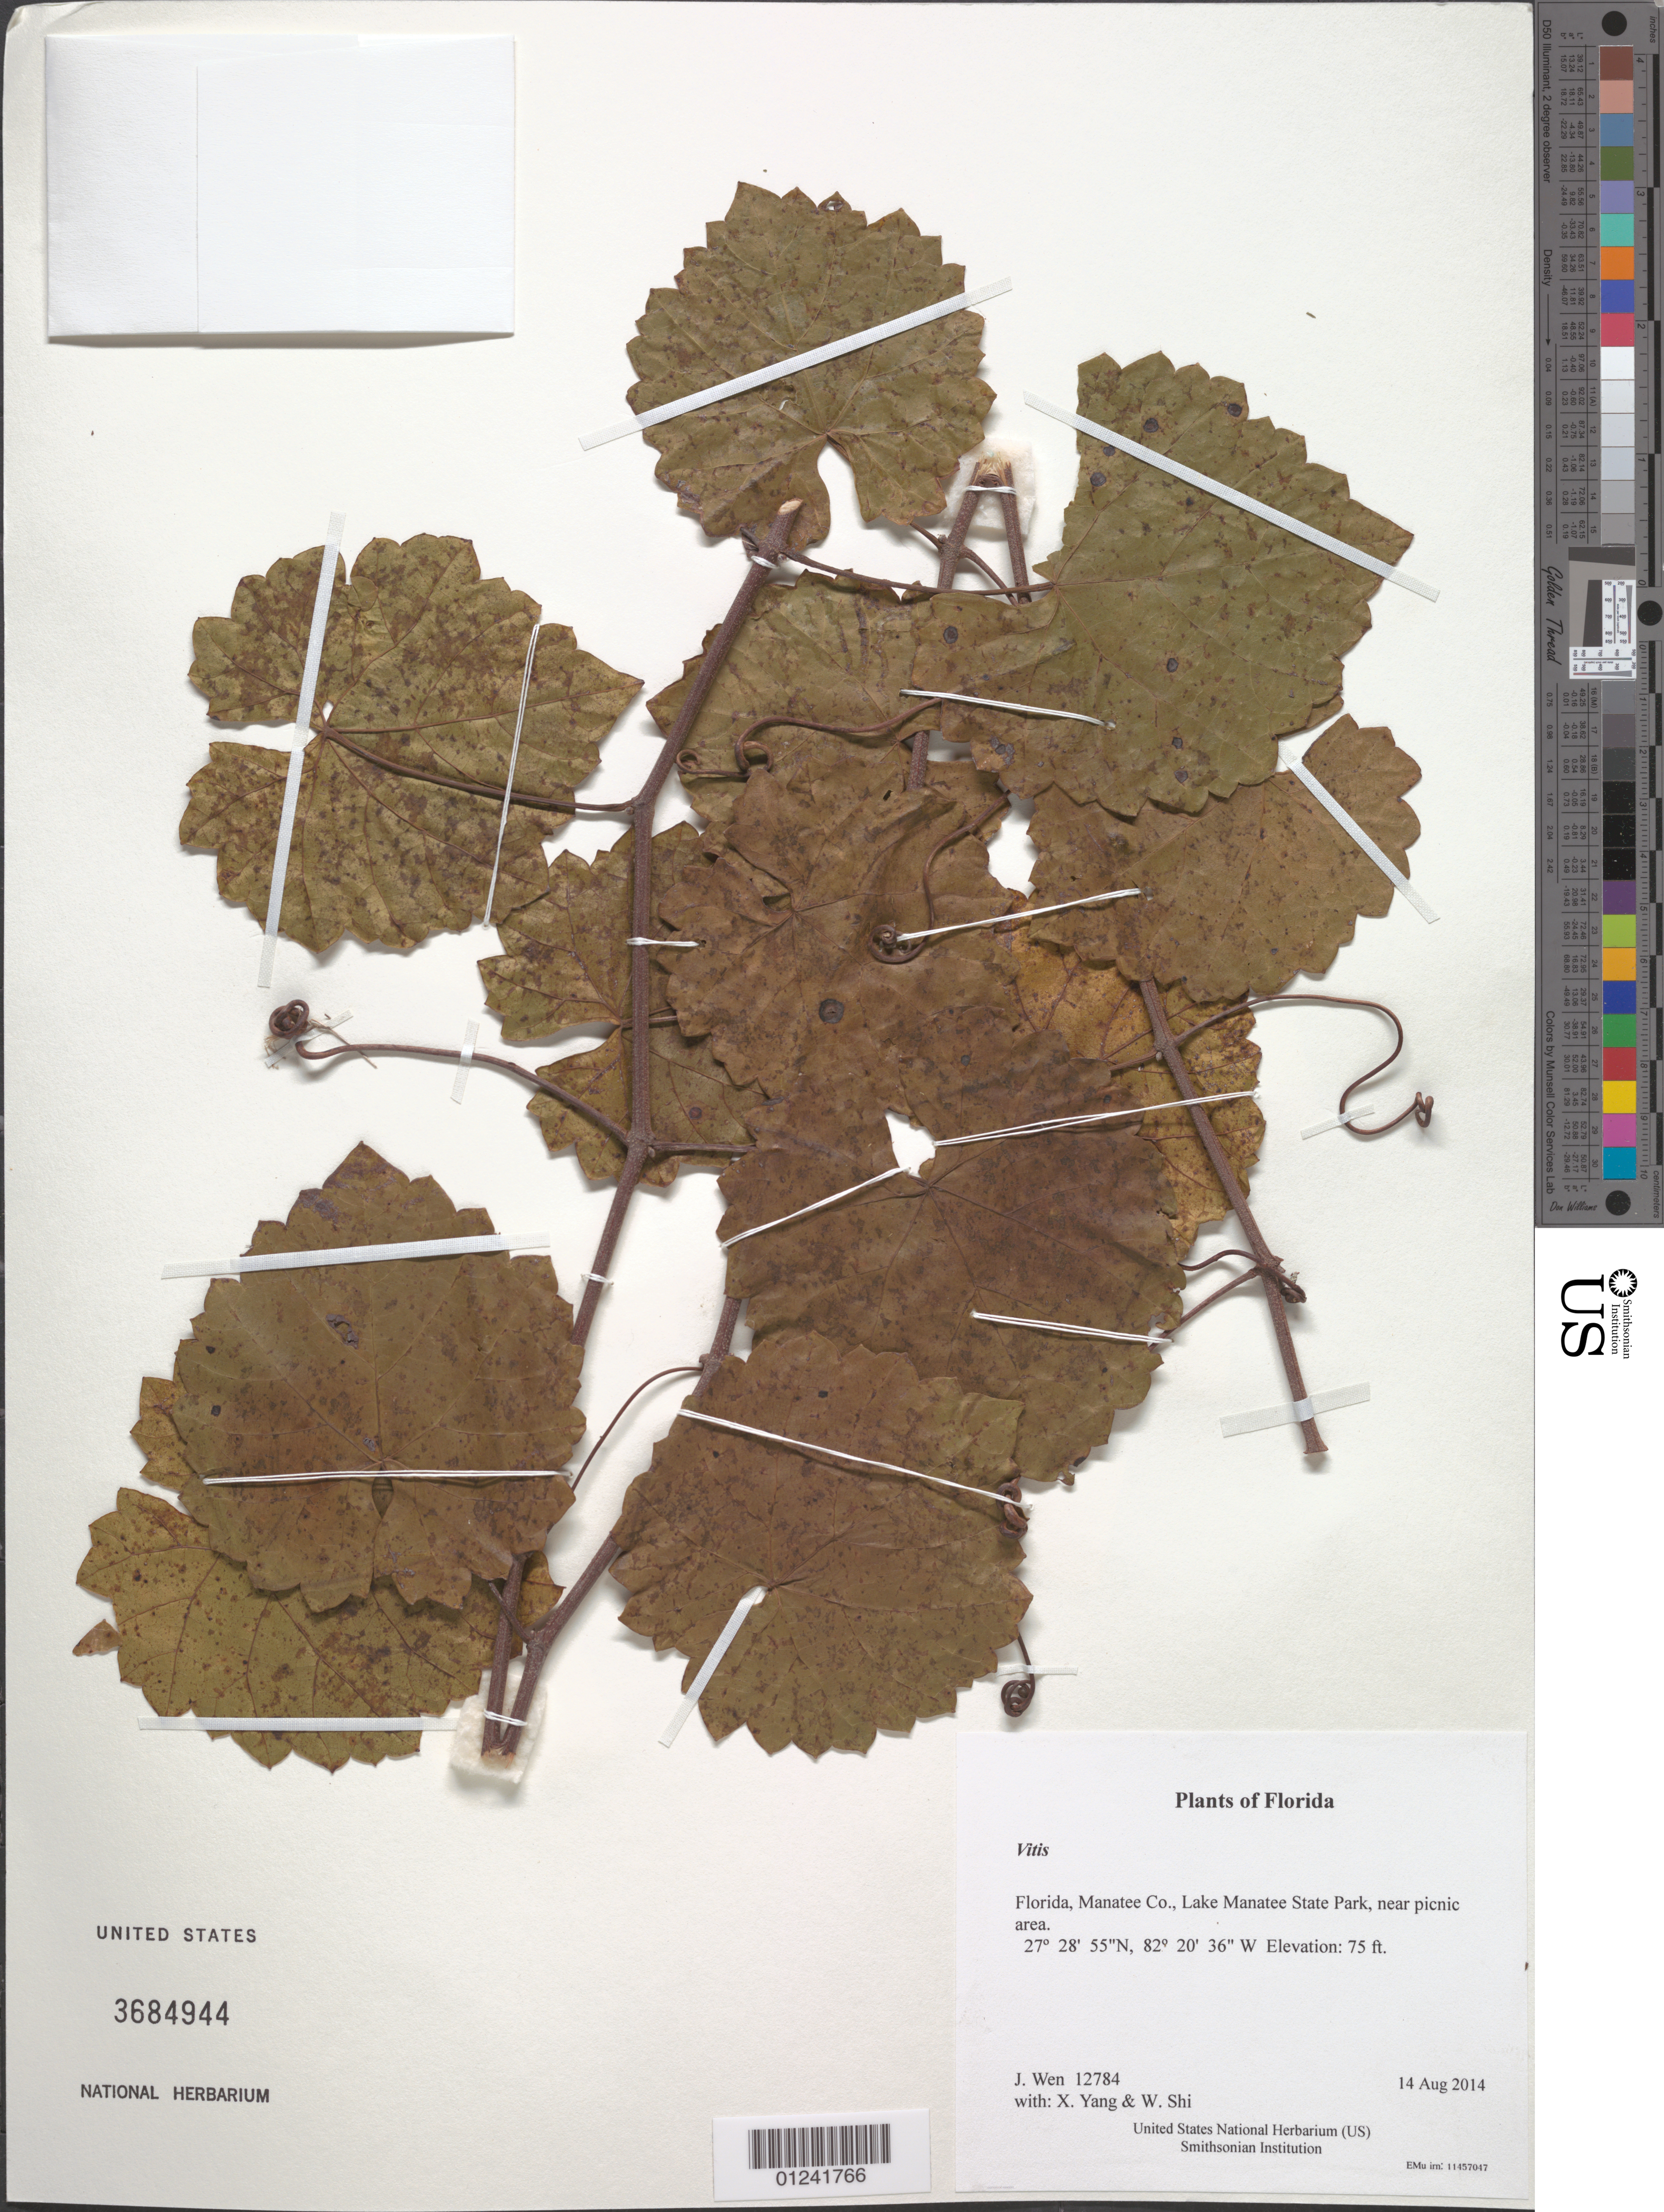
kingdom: Plantae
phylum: Tracheophyta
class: Magnoliopsida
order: Vitales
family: Vitaceae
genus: Vitis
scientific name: Vitis rotundifolia var. munsoniana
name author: (J.H. Simpson ex Munson) M.O. Moore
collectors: J. Wen, X. Yang & W. Shi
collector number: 12784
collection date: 2014-08-14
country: United States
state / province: Florida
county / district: Manatee Co.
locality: Lake Manatee State Park, near picnic area.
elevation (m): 23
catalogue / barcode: US 3684944